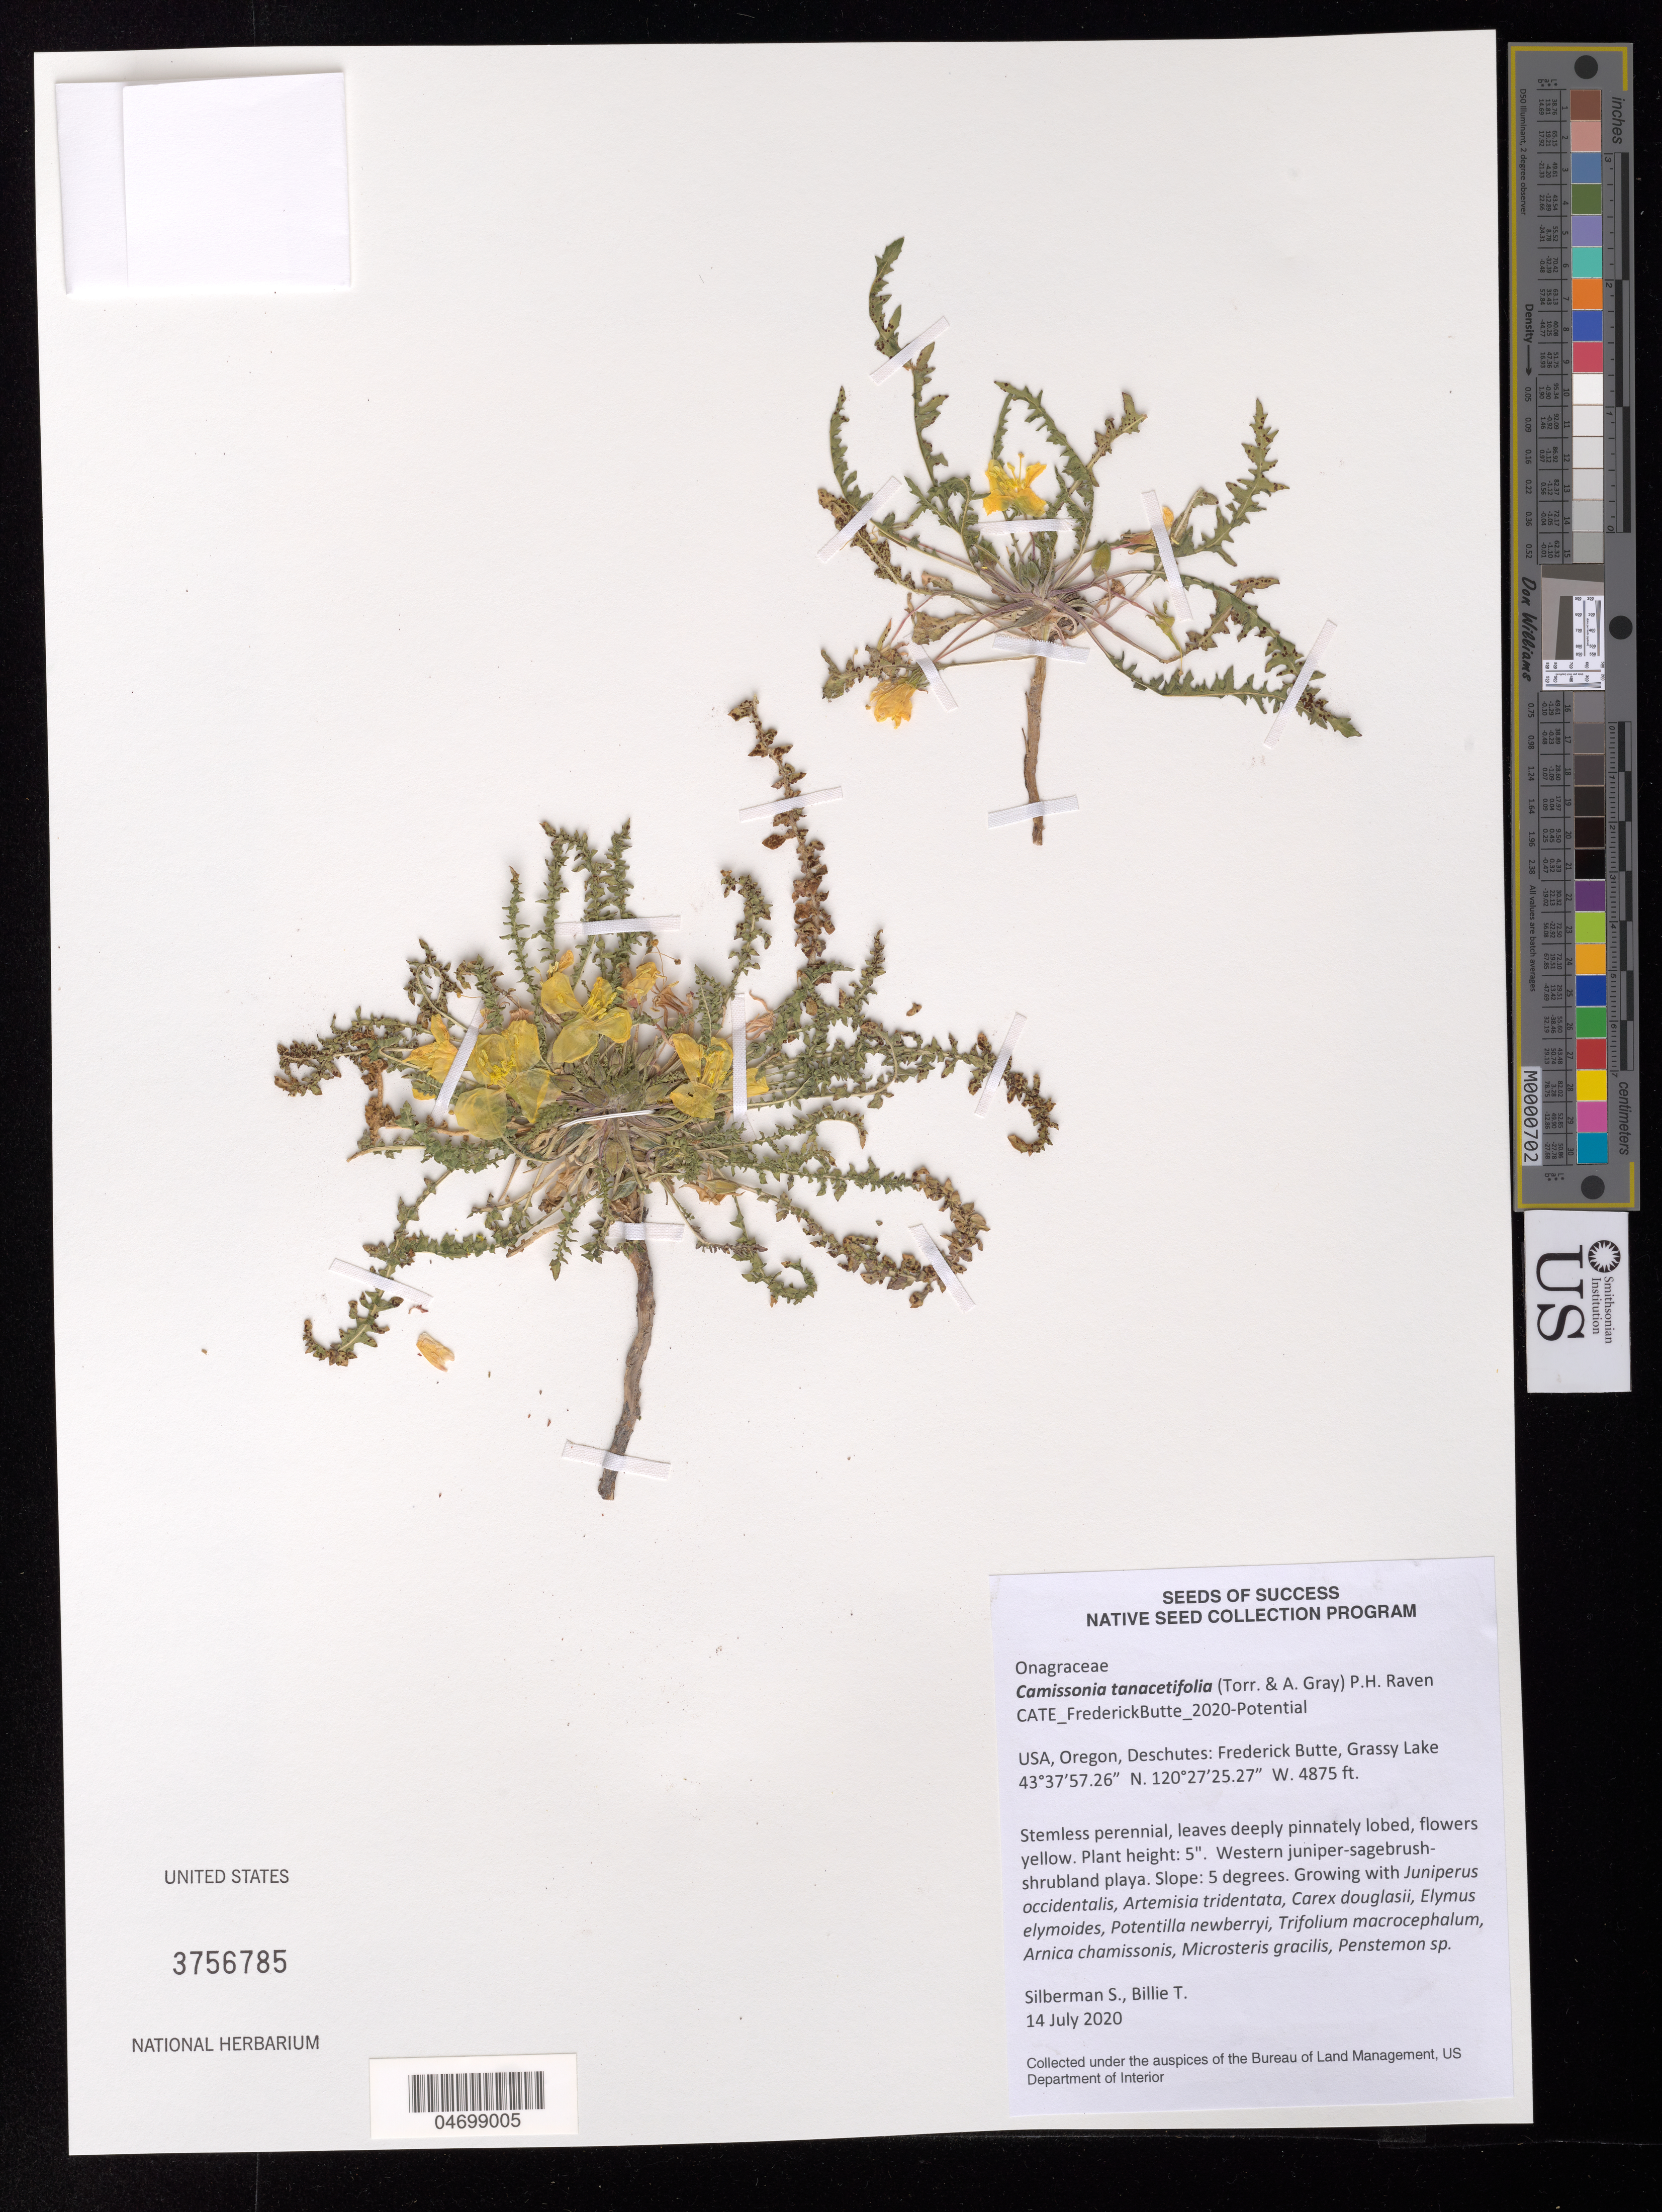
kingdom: Plantae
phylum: Tracheophyta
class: Magnoliopsida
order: Myrtales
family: Onagraceae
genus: Camissonia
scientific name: Camissonia tanacetifolia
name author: (Torr. & A. Gray) P.H. Raven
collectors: S. Silberman & T. Billie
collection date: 2020-07-14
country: United States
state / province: Oregon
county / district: Deschutes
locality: Frederick Butte, Grassy Lake.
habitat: Western juniper-sagebrush- shrubland playa. With Artemisia tridentata, Carex douglasii, Penstemon sp., etc.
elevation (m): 1486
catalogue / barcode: US 3756785